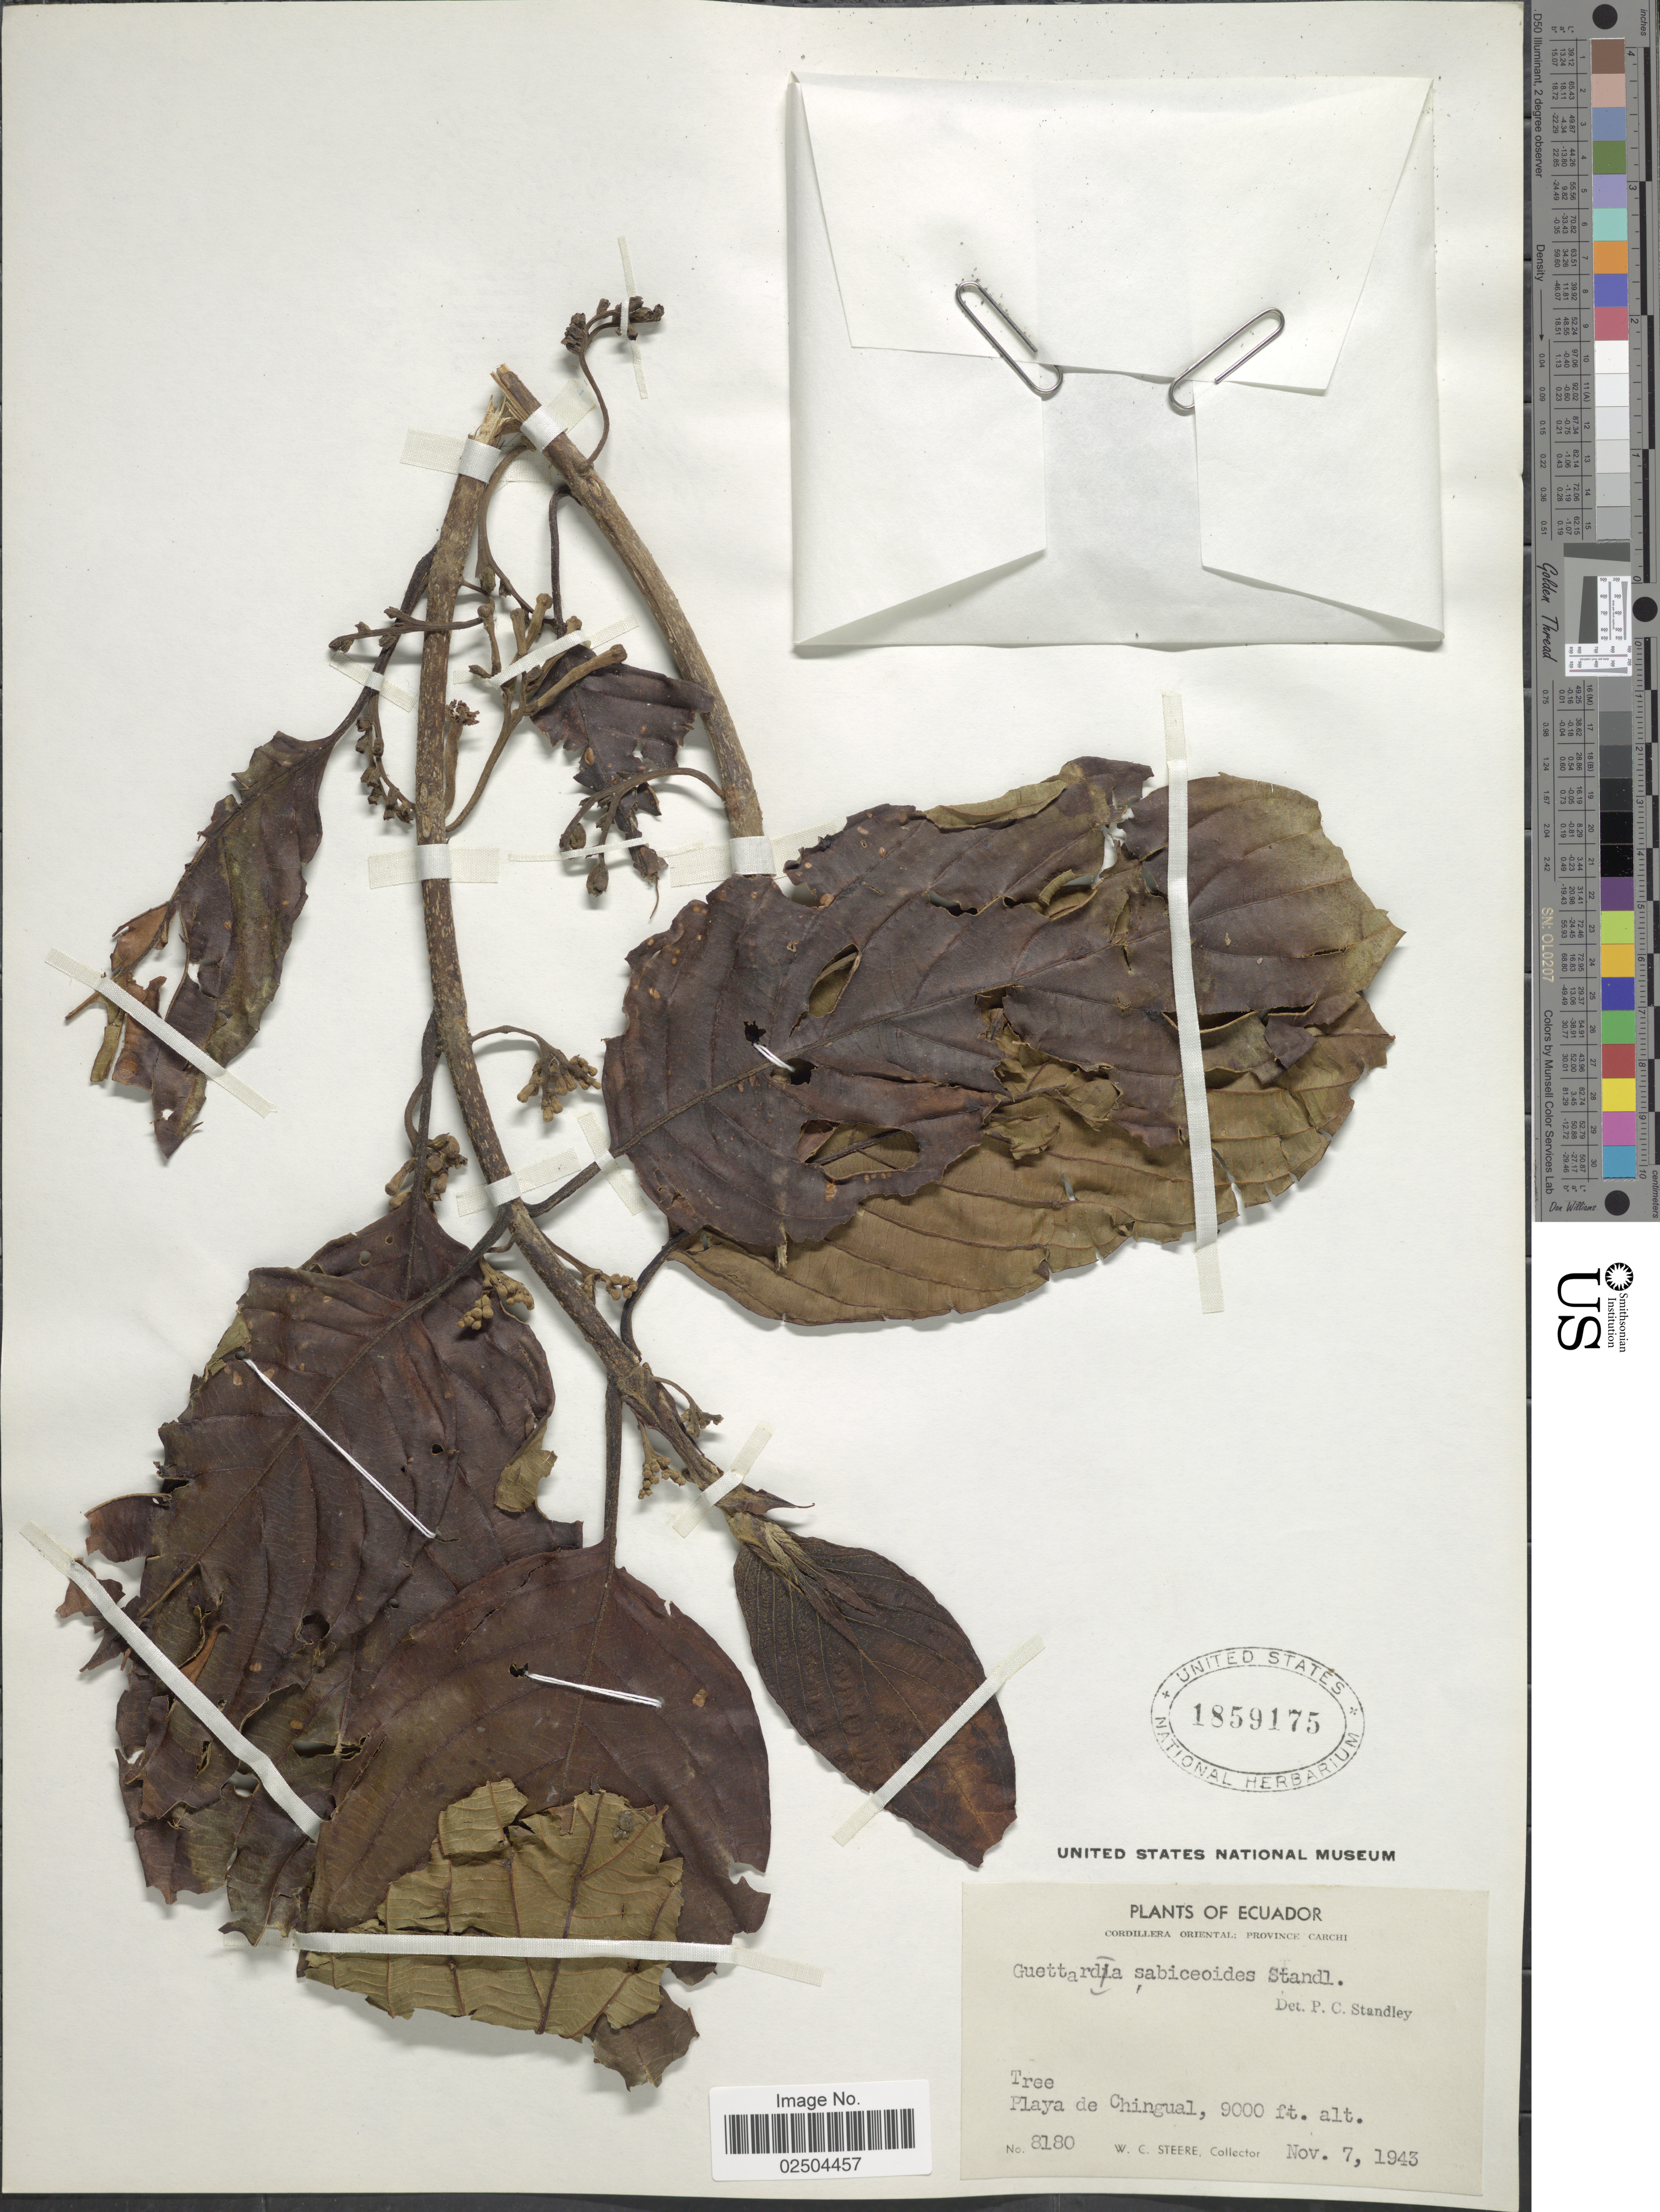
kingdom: Plantae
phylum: Tracheophyta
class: Magnoliopsida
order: Gentianales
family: Rubiaceae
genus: Guettarda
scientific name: Guettarda crispiflora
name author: Vahl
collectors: W. C. Steere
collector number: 8180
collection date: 1943-11-07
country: Ecuador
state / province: Carchi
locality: Cordillera Oriental: Province Carchi, Playa de Chingual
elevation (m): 2743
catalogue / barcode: US 1859175